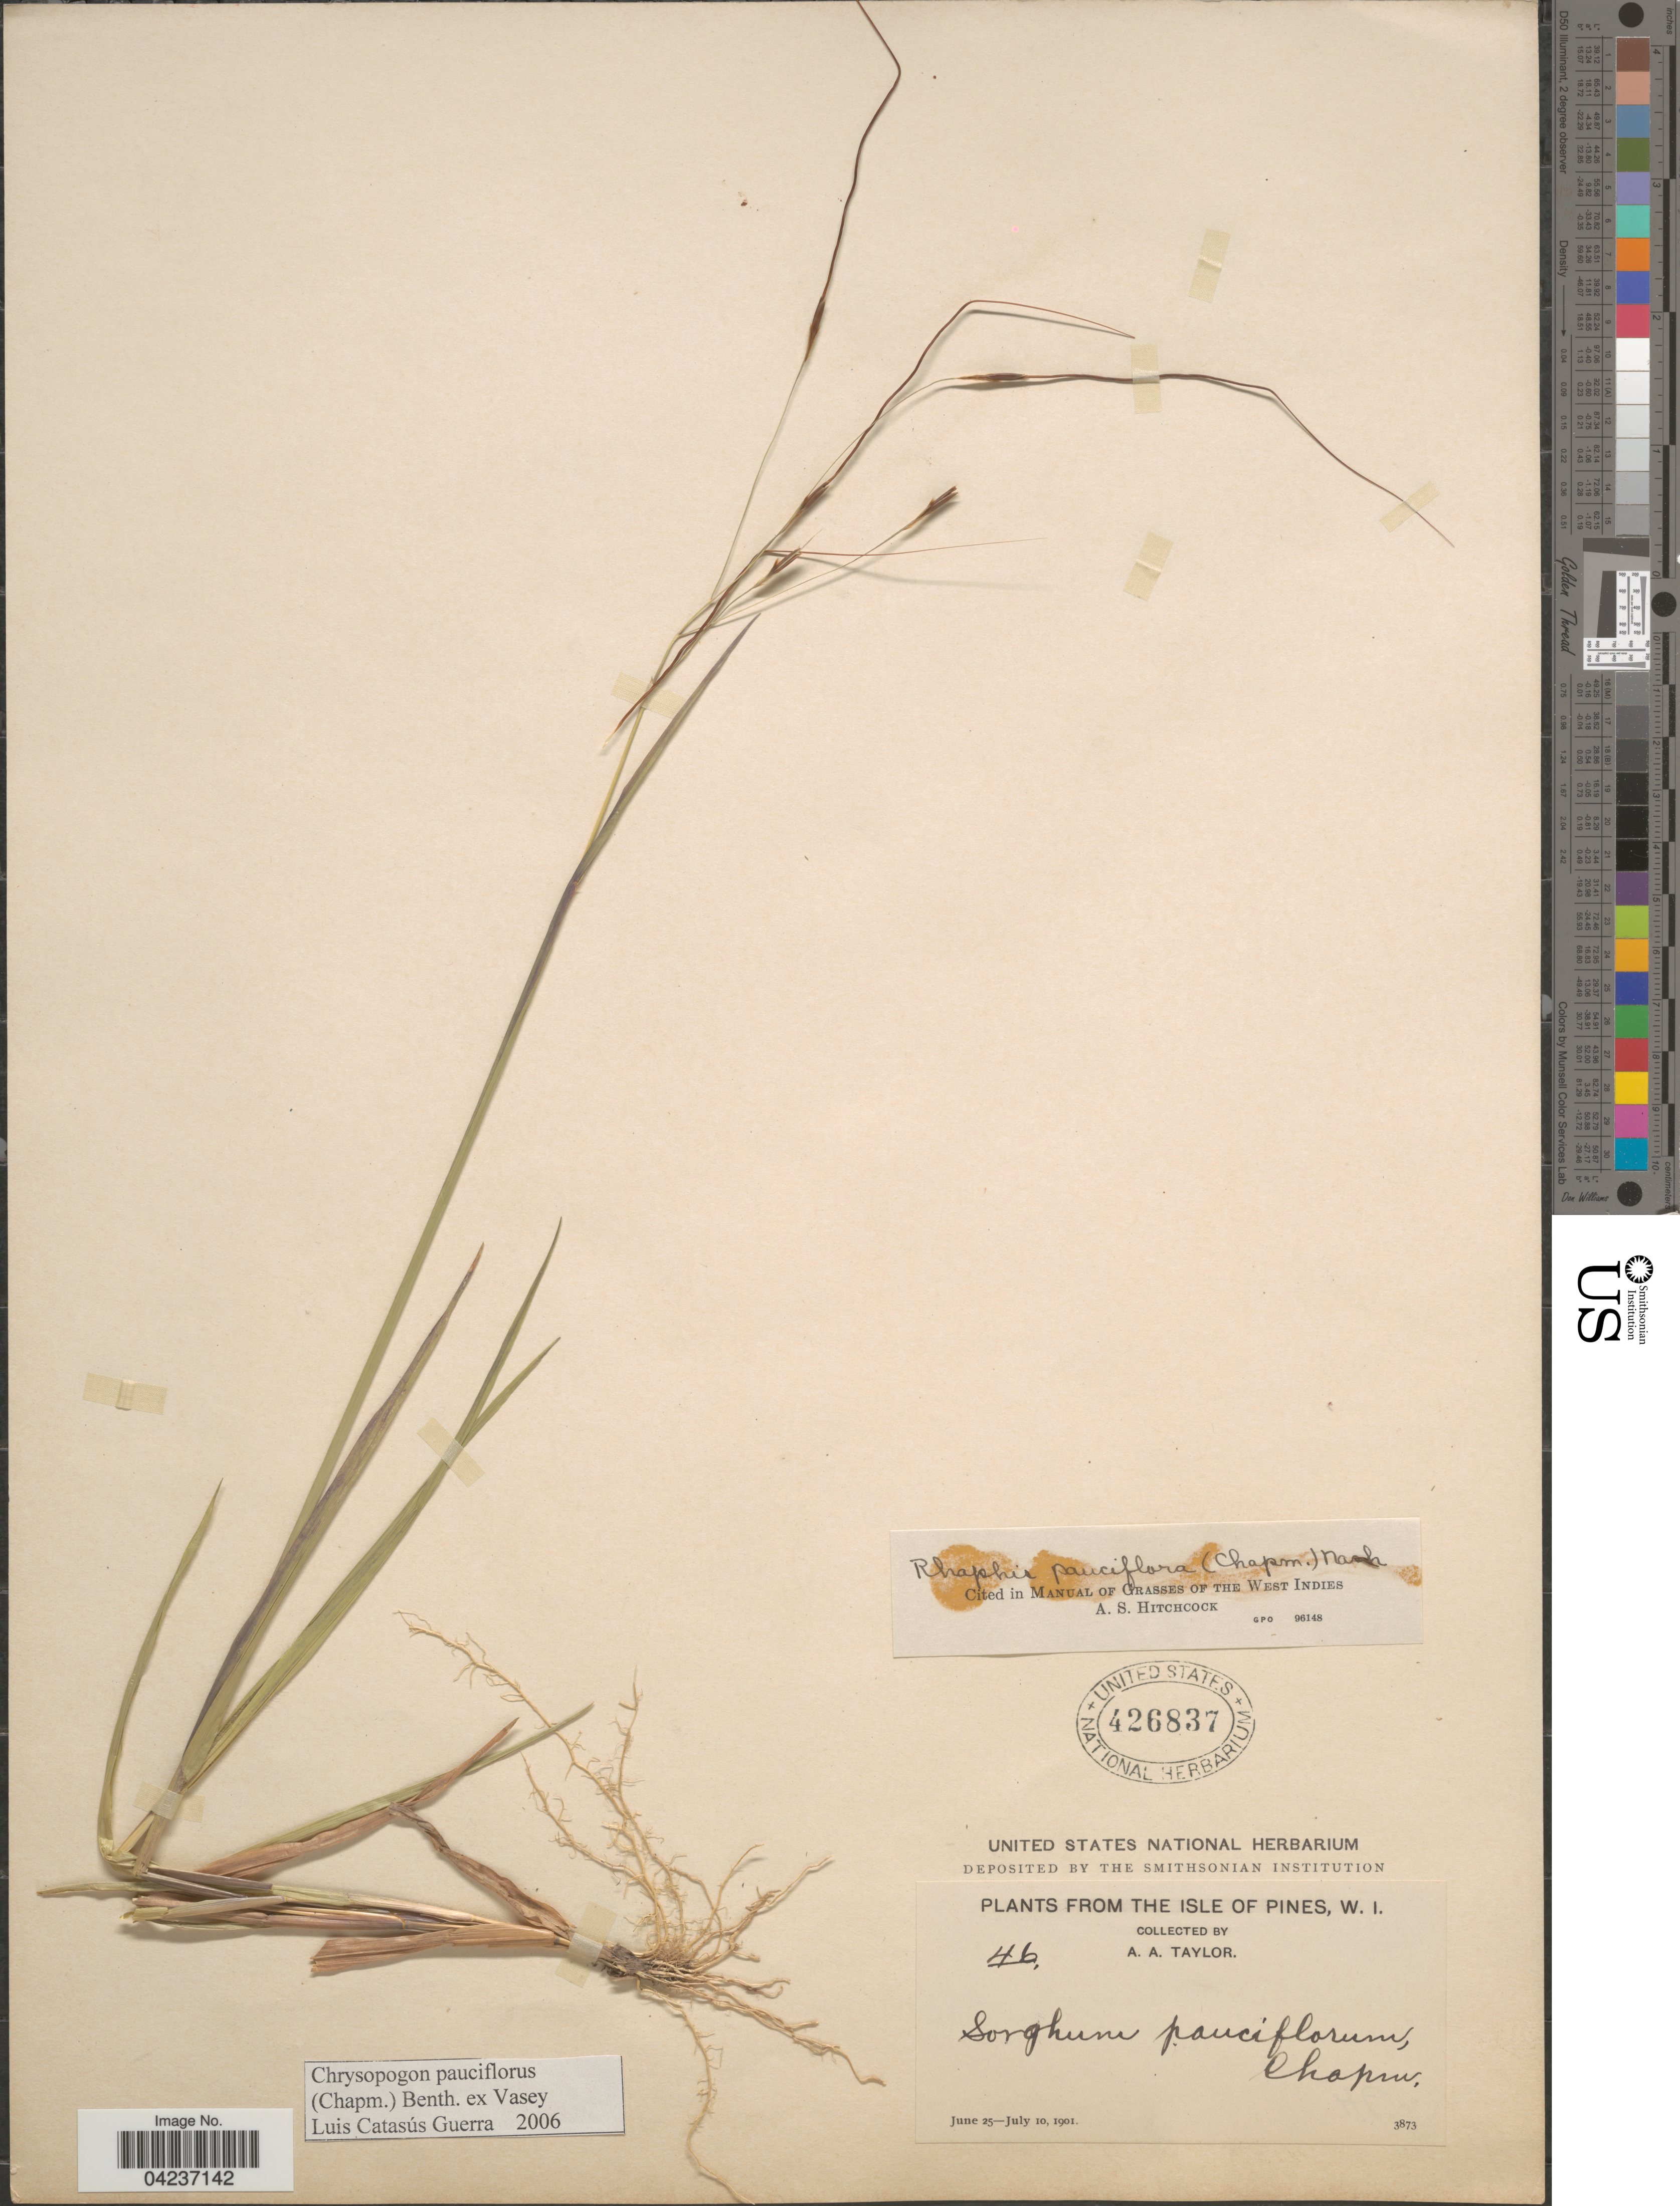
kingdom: Plantae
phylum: Tracheophyta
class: Liliopsida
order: Poales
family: Poaceae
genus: Chrysopogon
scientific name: Chrysopogon pauciflorus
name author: (Chapm.) Benth. ex Vasey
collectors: A. A. Taylor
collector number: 46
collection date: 1901-06-25/1901-07-10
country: Cuba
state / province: Isla de la Juventud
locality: Isle of Pines, W. I.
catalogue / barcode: US 426837